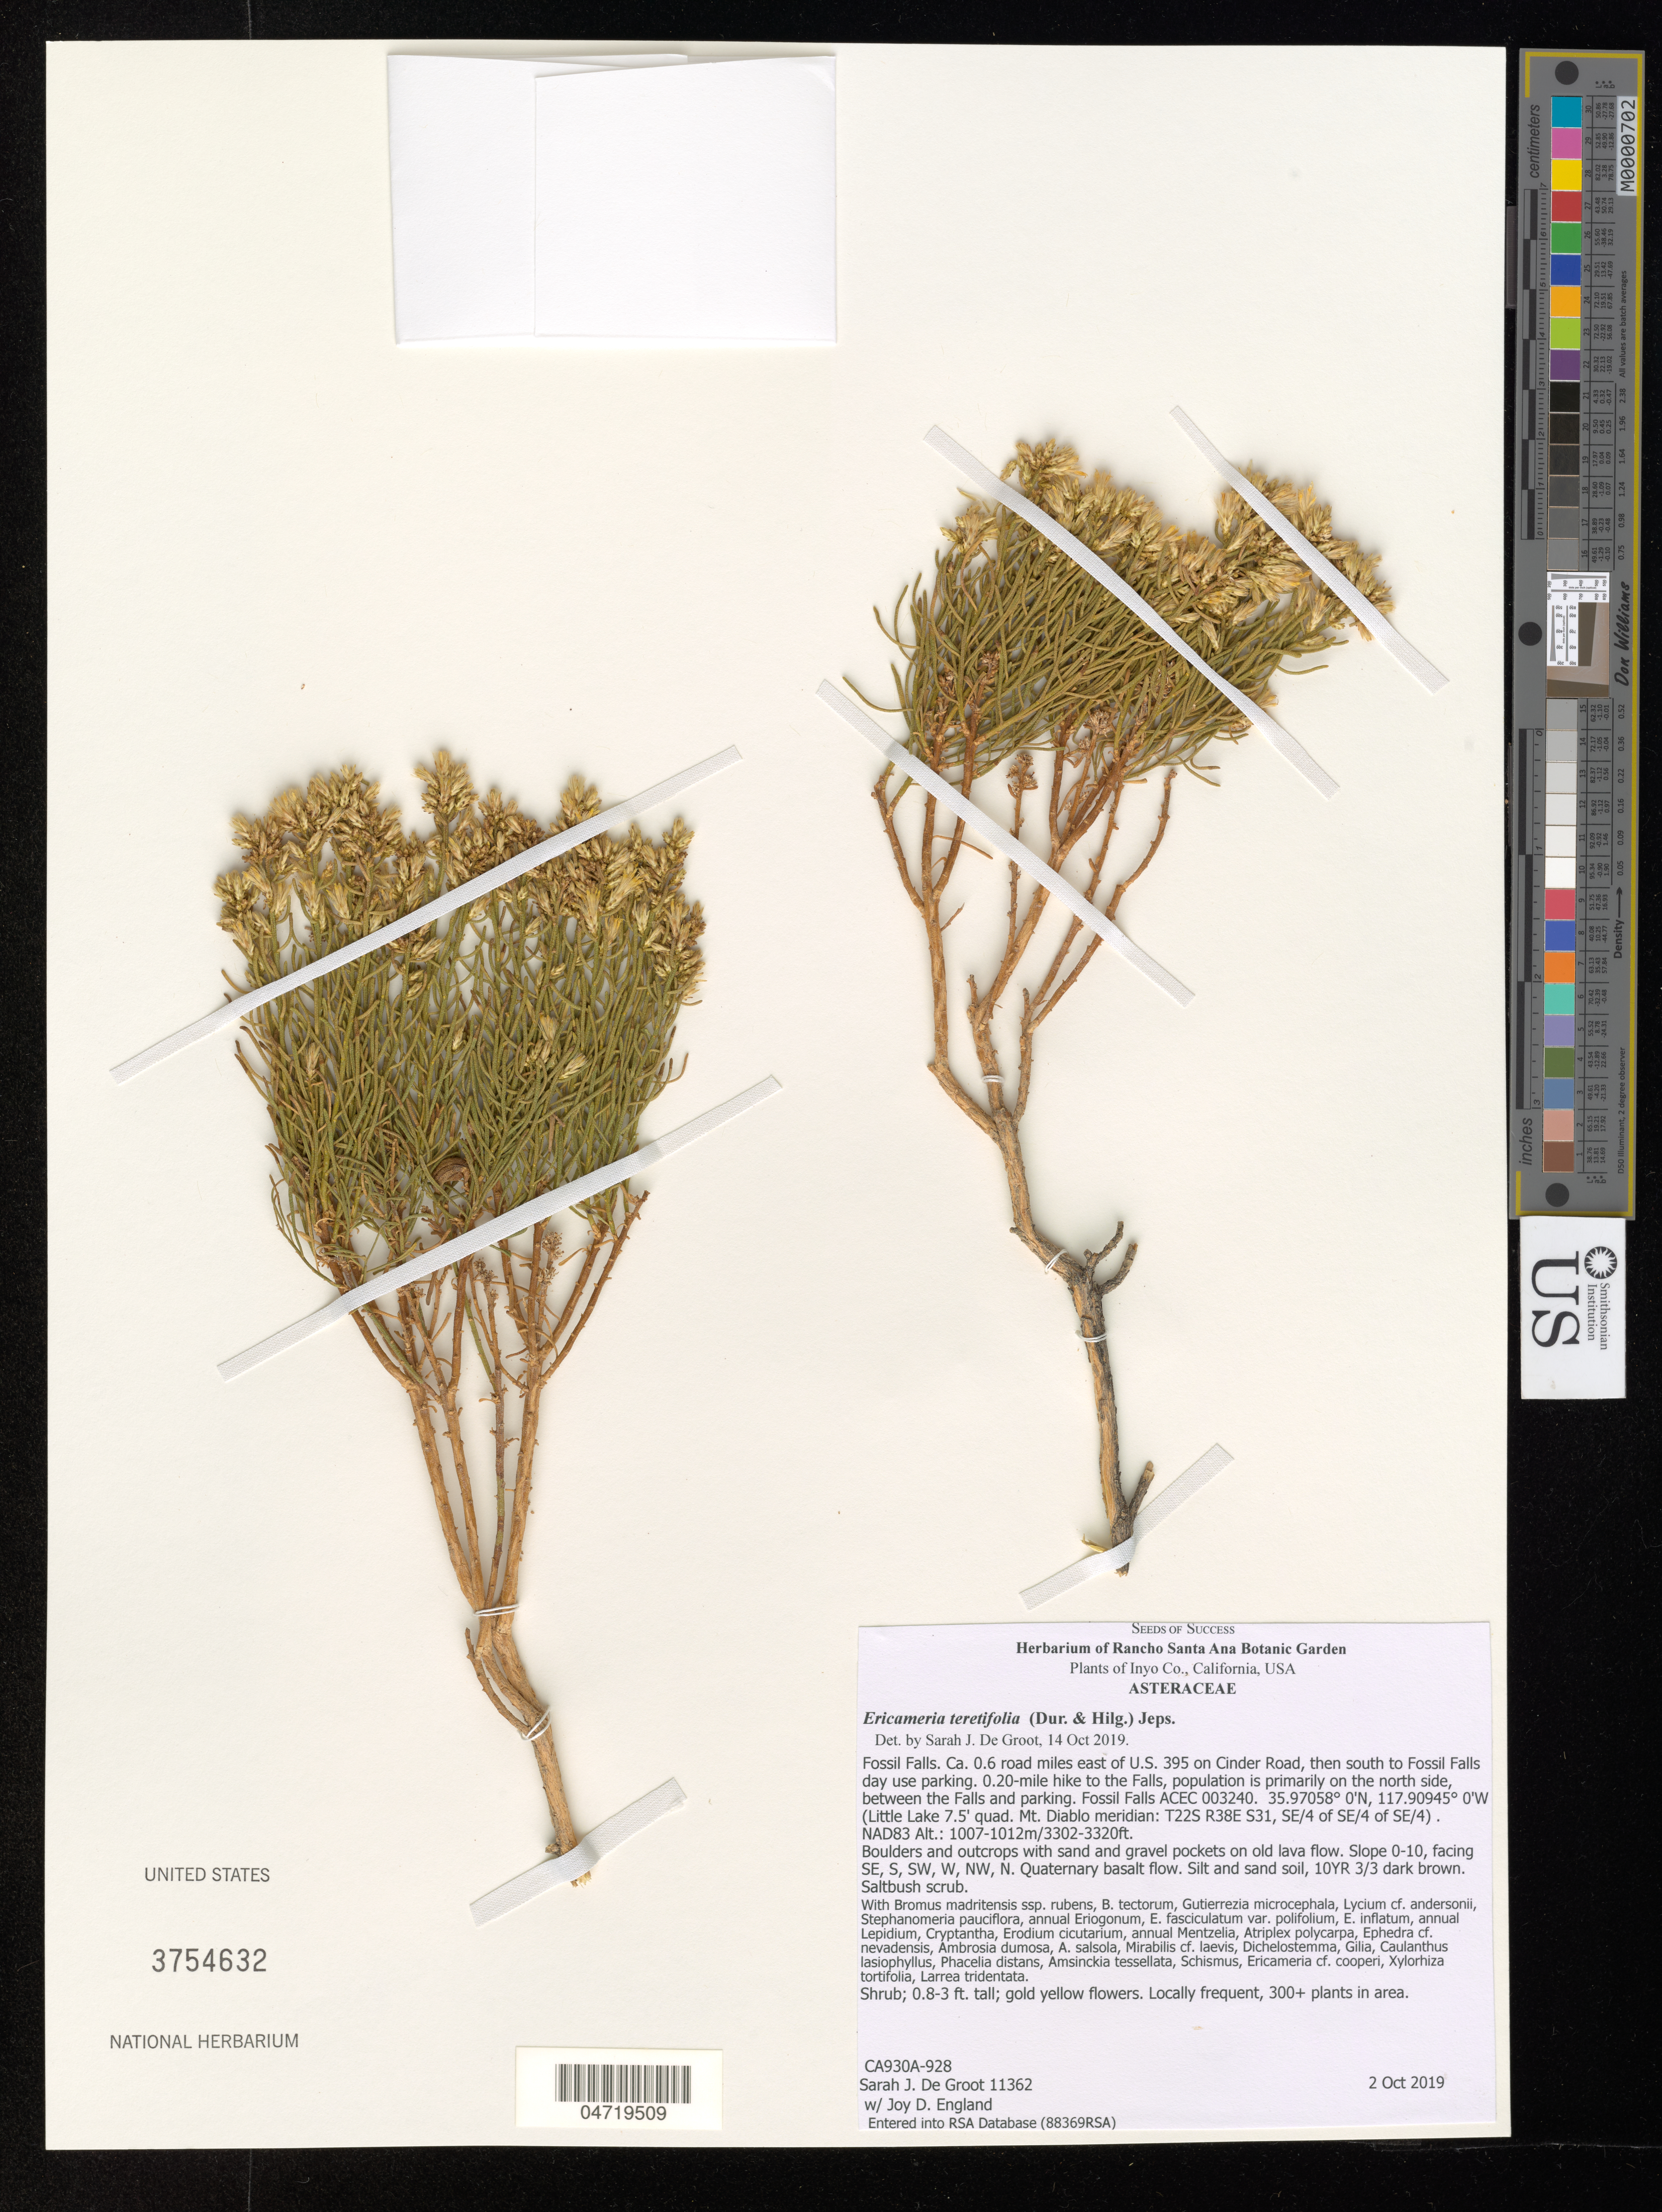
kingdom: Plantae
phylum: Tracheophyta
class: Magnoliopsida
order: Asterales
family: Asteraceae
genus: Ericameria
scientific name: Ericameria teretifolia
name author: (Durand & Hilg.) Jeps.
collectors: S. De Groot & J. England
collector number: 11362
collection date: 2019-10-02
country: United States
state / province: California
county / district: Inyo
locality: Inyo Co. Fossil Falls. Ca. 0.6 road miles east of U.S. 395 on Cinder Road, then south to Fossil Falls day use parking. 0.20-mile hike to Falls; population is primarly on the north side, between the Falls and parking. Fossil Falls ACEC 003240. (Little Lake 7.5' quad. Mt. Diablo meridian: T22S R38E S31, SE/4 of SE/4 of SE/4). NAD83.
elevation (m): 1007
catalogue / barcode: US 3754632